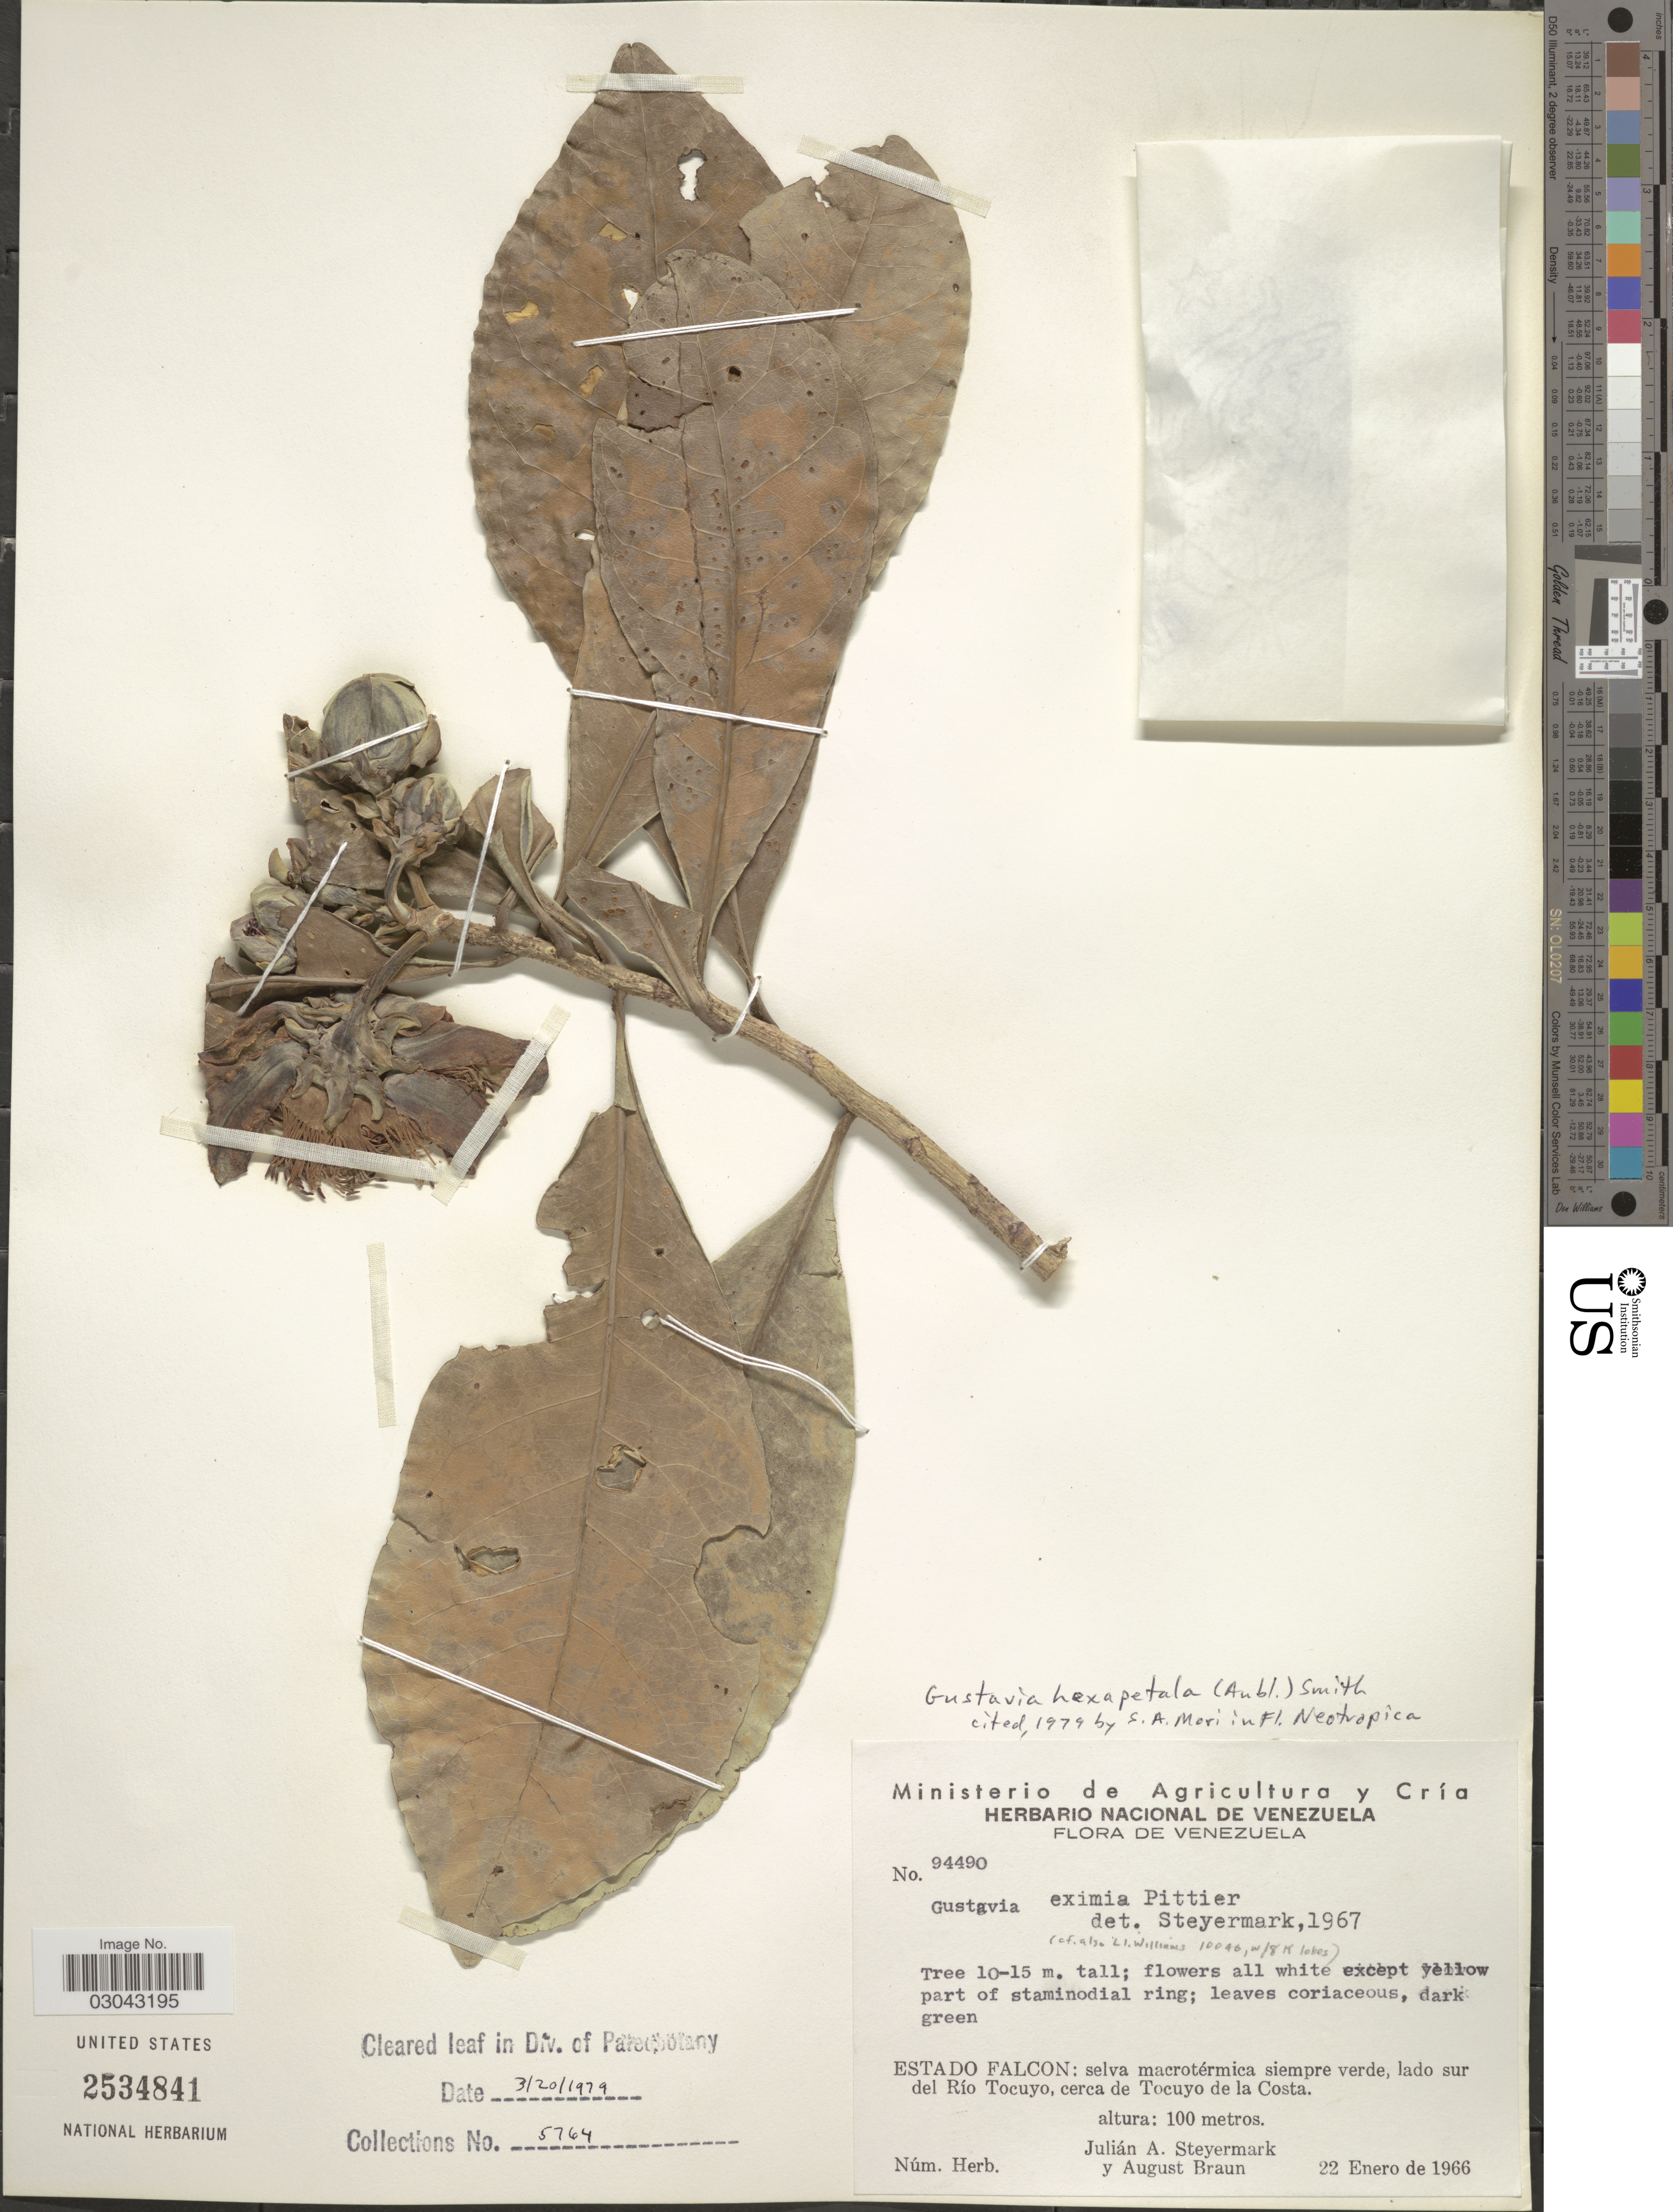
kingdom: Plantae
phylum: Tracheophyta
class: Magnoliopsida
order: Ericales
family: Lecythidaceae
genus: Gustavia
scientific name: Gustavia hexapetala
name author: (Aubl.) Sm.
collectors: J. Steyermark & A. Braun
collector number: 94490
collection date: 1966-01-22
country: Venezuela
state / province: Falcón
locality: Selva macrotérmica siempre verde, lado sur del Río Tocuyo, cerca de Tocuyo de la Costa.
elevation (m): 100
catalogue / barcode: US 2534841